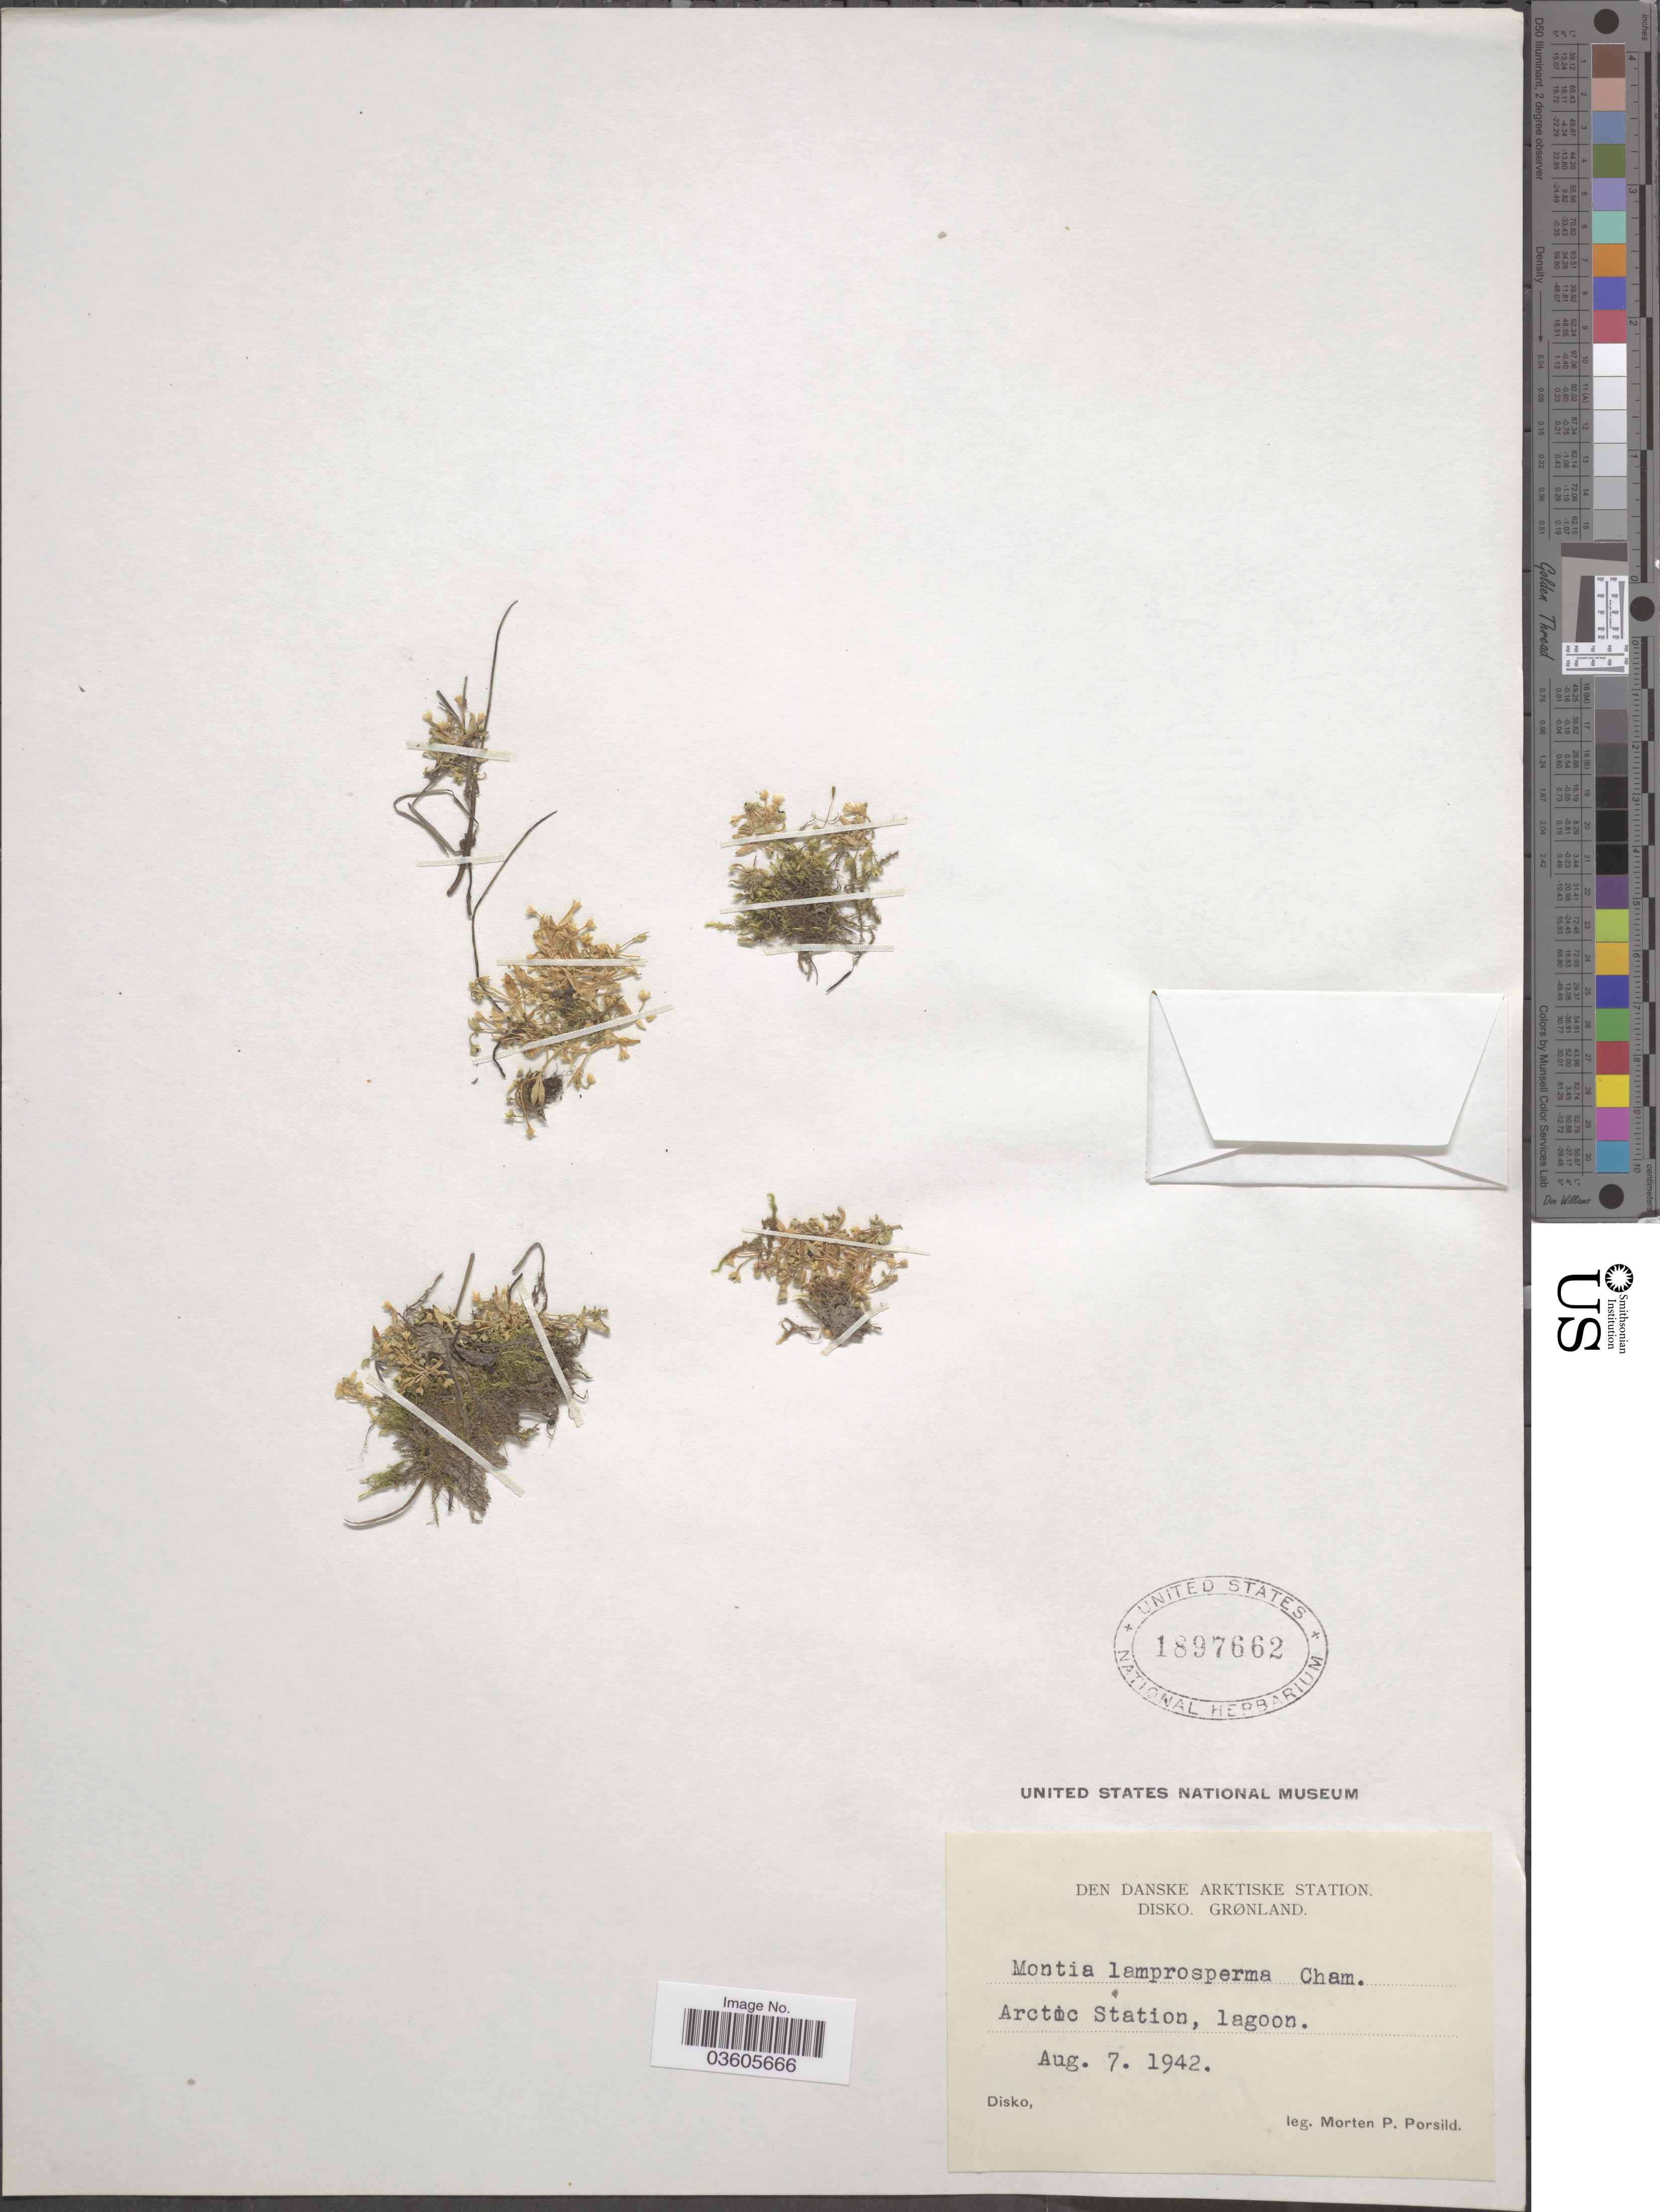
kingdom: Plantae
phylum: Tracheophyta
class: Magnoliopsida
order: Caryophyllales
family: Montiaceae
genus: Montia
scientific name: Montia fontana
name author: L.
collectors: M. P. Porsild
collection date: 1942-08-07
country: Greenland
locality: Den Danske Arktiske Station. Disko Grønland. Arctic Station, lagoon. Disko.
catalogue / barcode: US 1897662